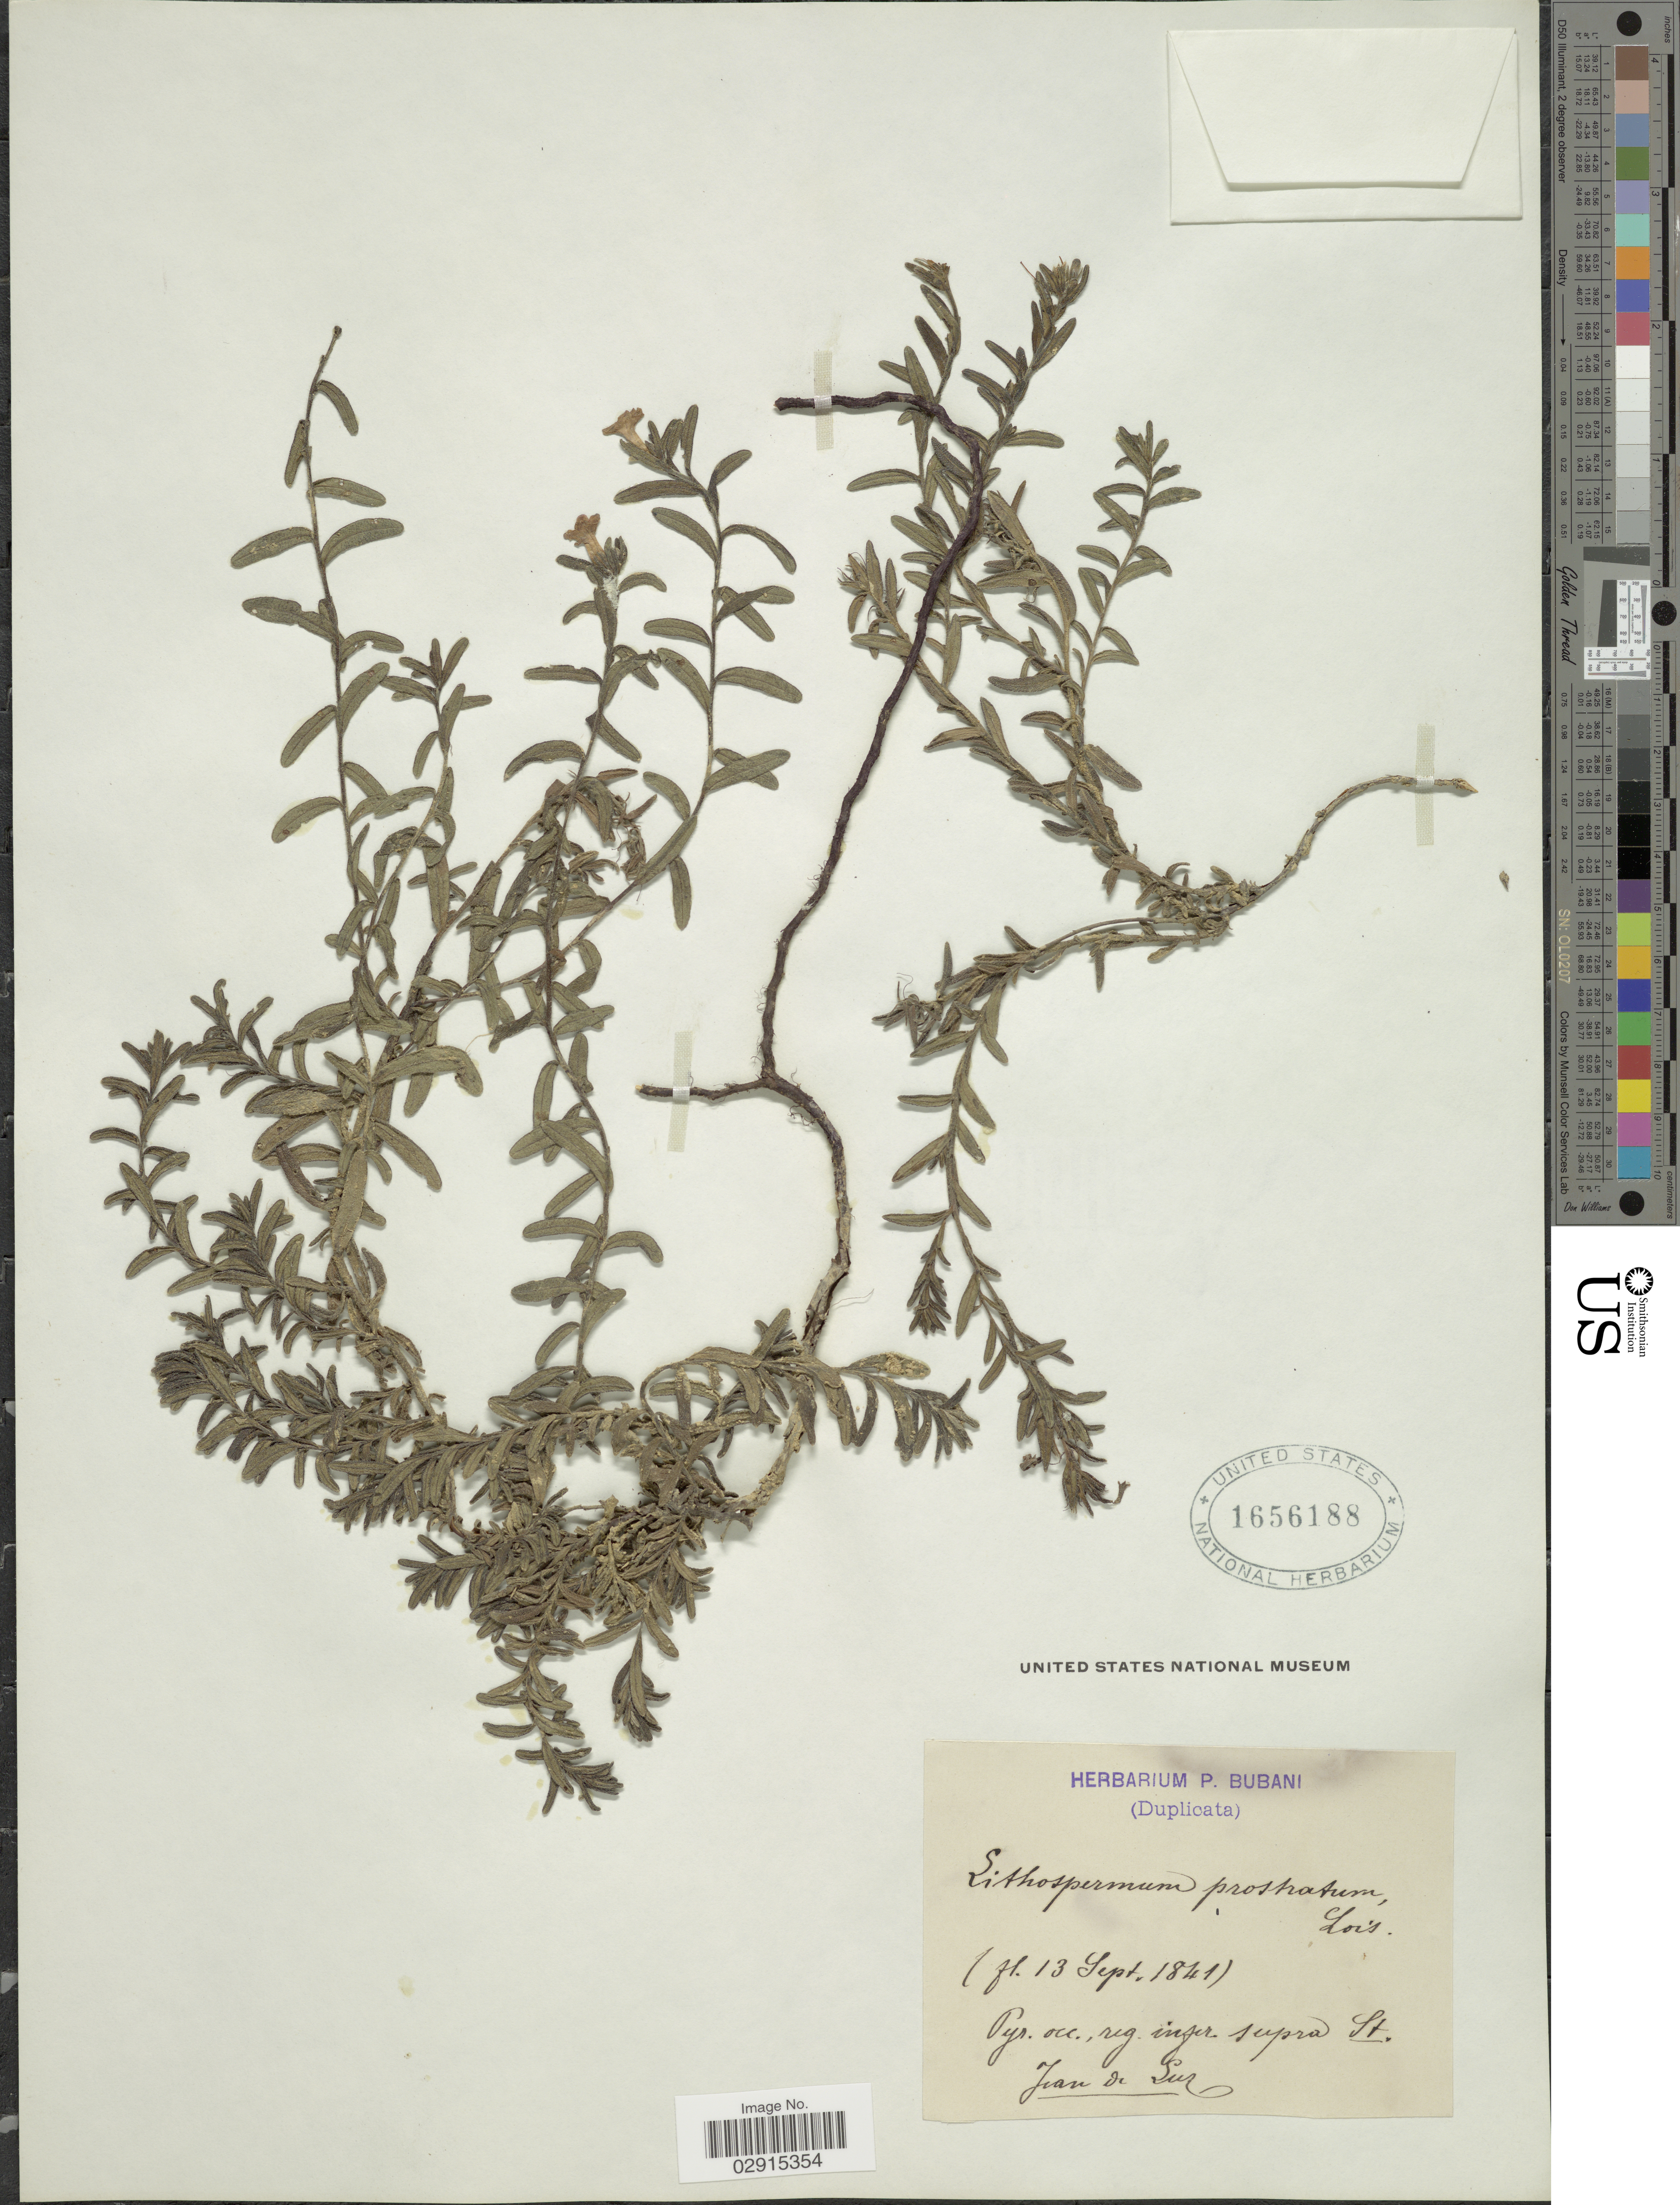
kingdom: Plantae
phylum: Tracheophyta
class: Magnoliopsida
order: Boraginales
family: Boraginaceae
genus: Lithospermum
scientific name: Lithospermum prostratum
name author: Loisel.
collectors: ex herb. P. Bubani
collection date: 1841-09-13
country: France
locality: Pyr. occ., reg. infer. supra St. Jean de Luz.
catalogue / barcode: US 1656188